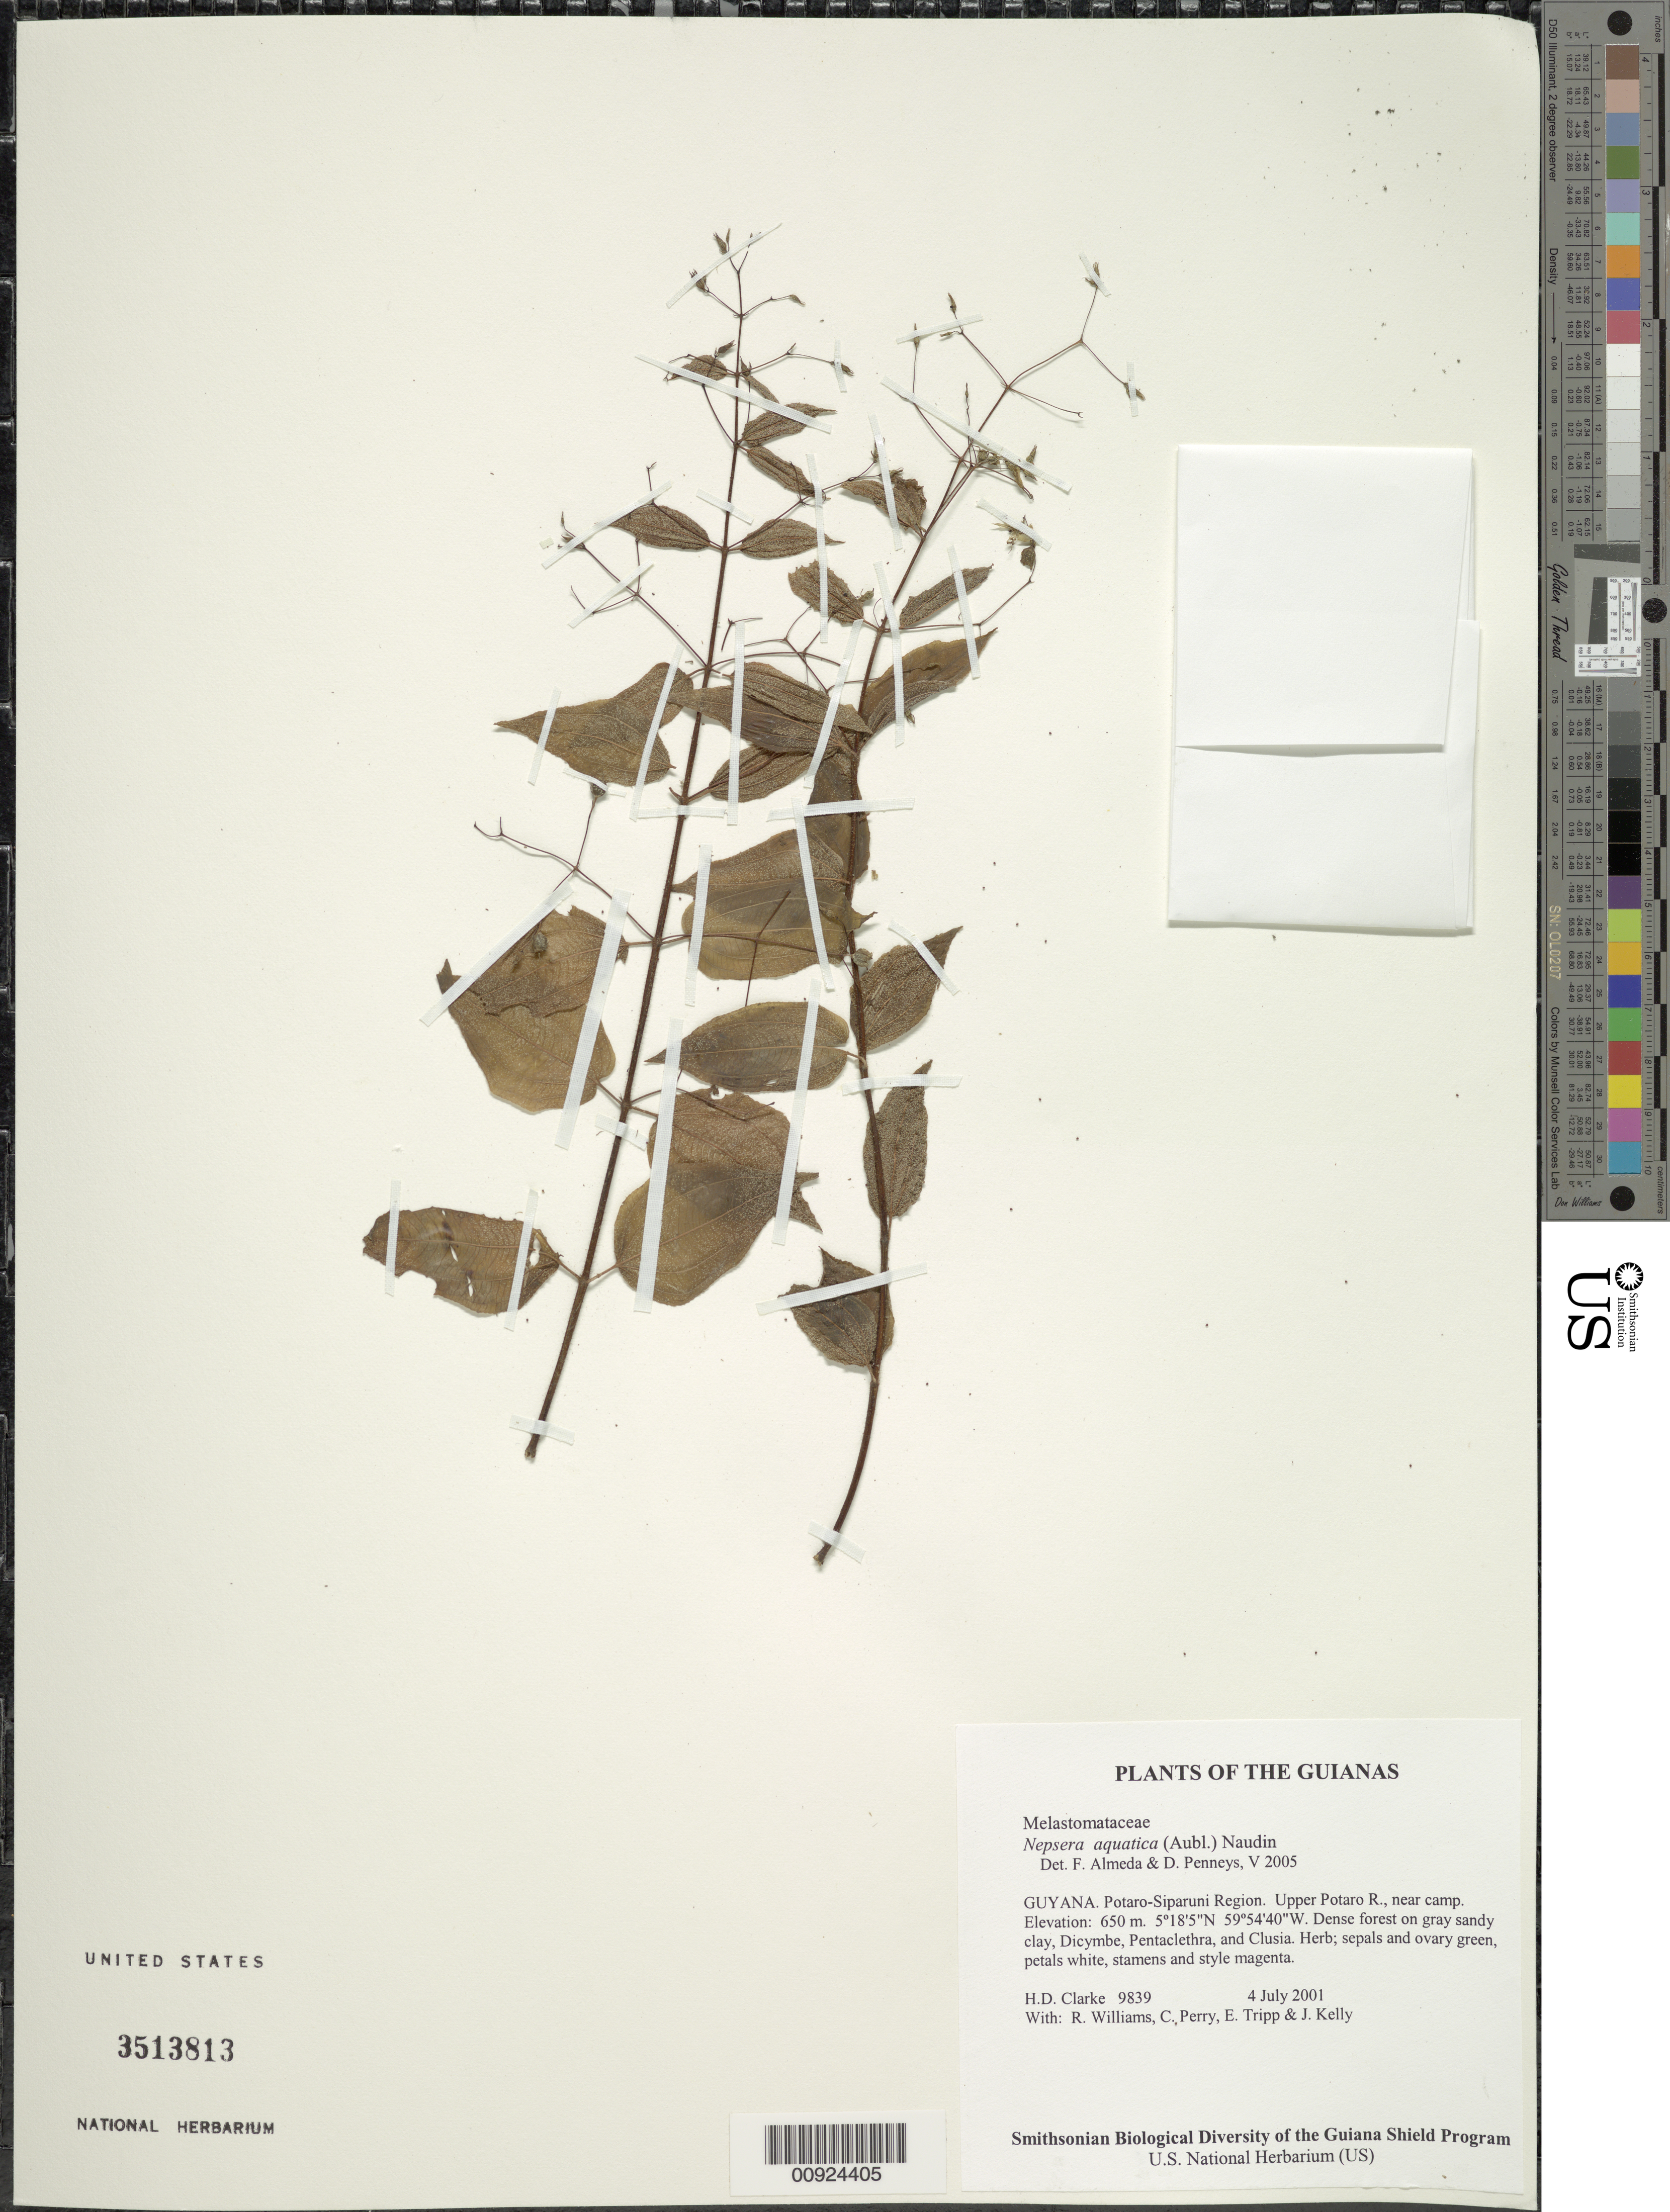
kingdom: Plantae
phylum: Tracheophyta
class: Magnoliopsida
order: Myrtales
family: Melastomataceae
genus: Nepsera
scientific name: Nepsera aquatica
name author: (Aubl.) Naudin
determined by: Almeda, F.; Penneys, D. S.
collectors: H. D. Clarke, R. Williams, C. Perry, E. Tripp & J. Kelly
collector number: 9839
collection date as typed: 4 July 2001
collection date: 2001-07-04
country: Guyana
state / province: Potaro-Siparuni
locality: Upper Potaro R., near camp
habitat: Dense forest on gray sandy clay, Dicymbe, Pentaclethra, and Clusia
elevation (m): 650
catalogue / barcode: US 3513813